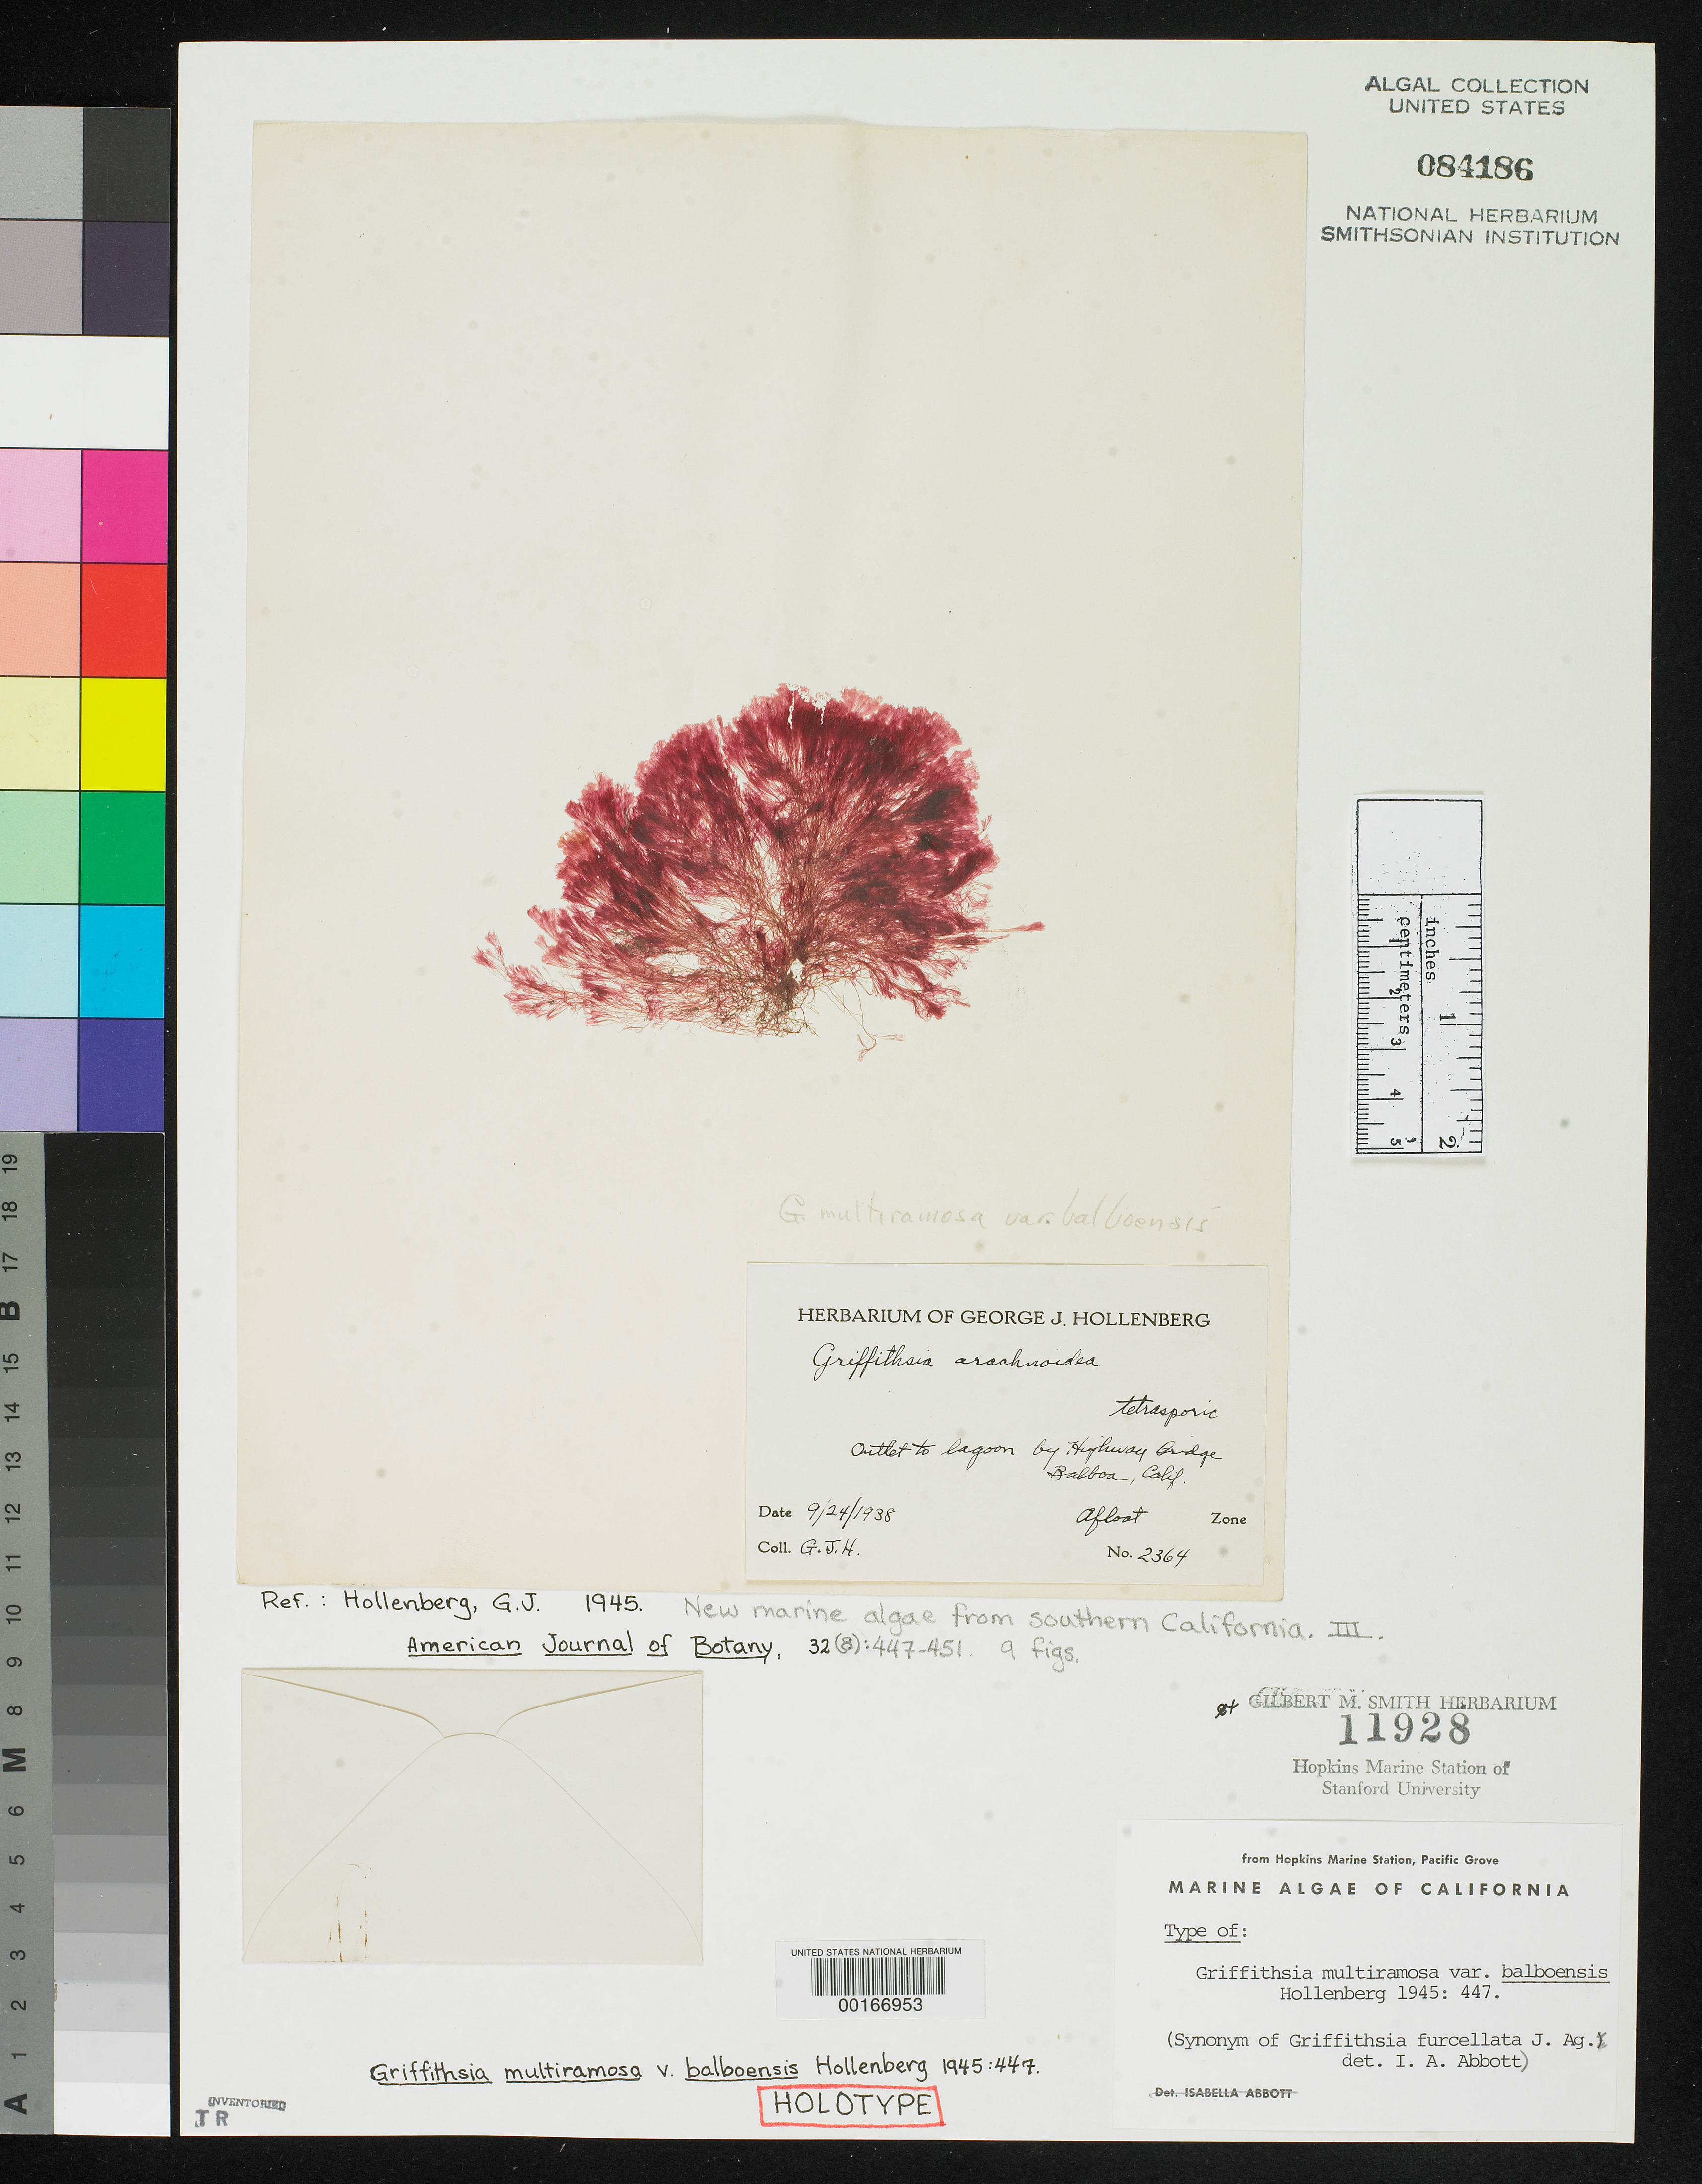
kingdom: Plantae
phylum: Rhodophyta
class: Florideophyceae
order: Ceramiales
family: Wrangeliaceae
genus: Griffithsia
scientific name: Griffithsia multiramosa var. balboensis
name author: Hollenb.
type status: Holotype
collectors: G. Hollenberg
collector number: GJH 2364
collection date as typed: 24 Sep 1938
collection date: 1938-09-24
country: United States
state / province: California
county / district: Orange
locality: Balboa, near highway bridge.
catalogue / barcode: US 84186